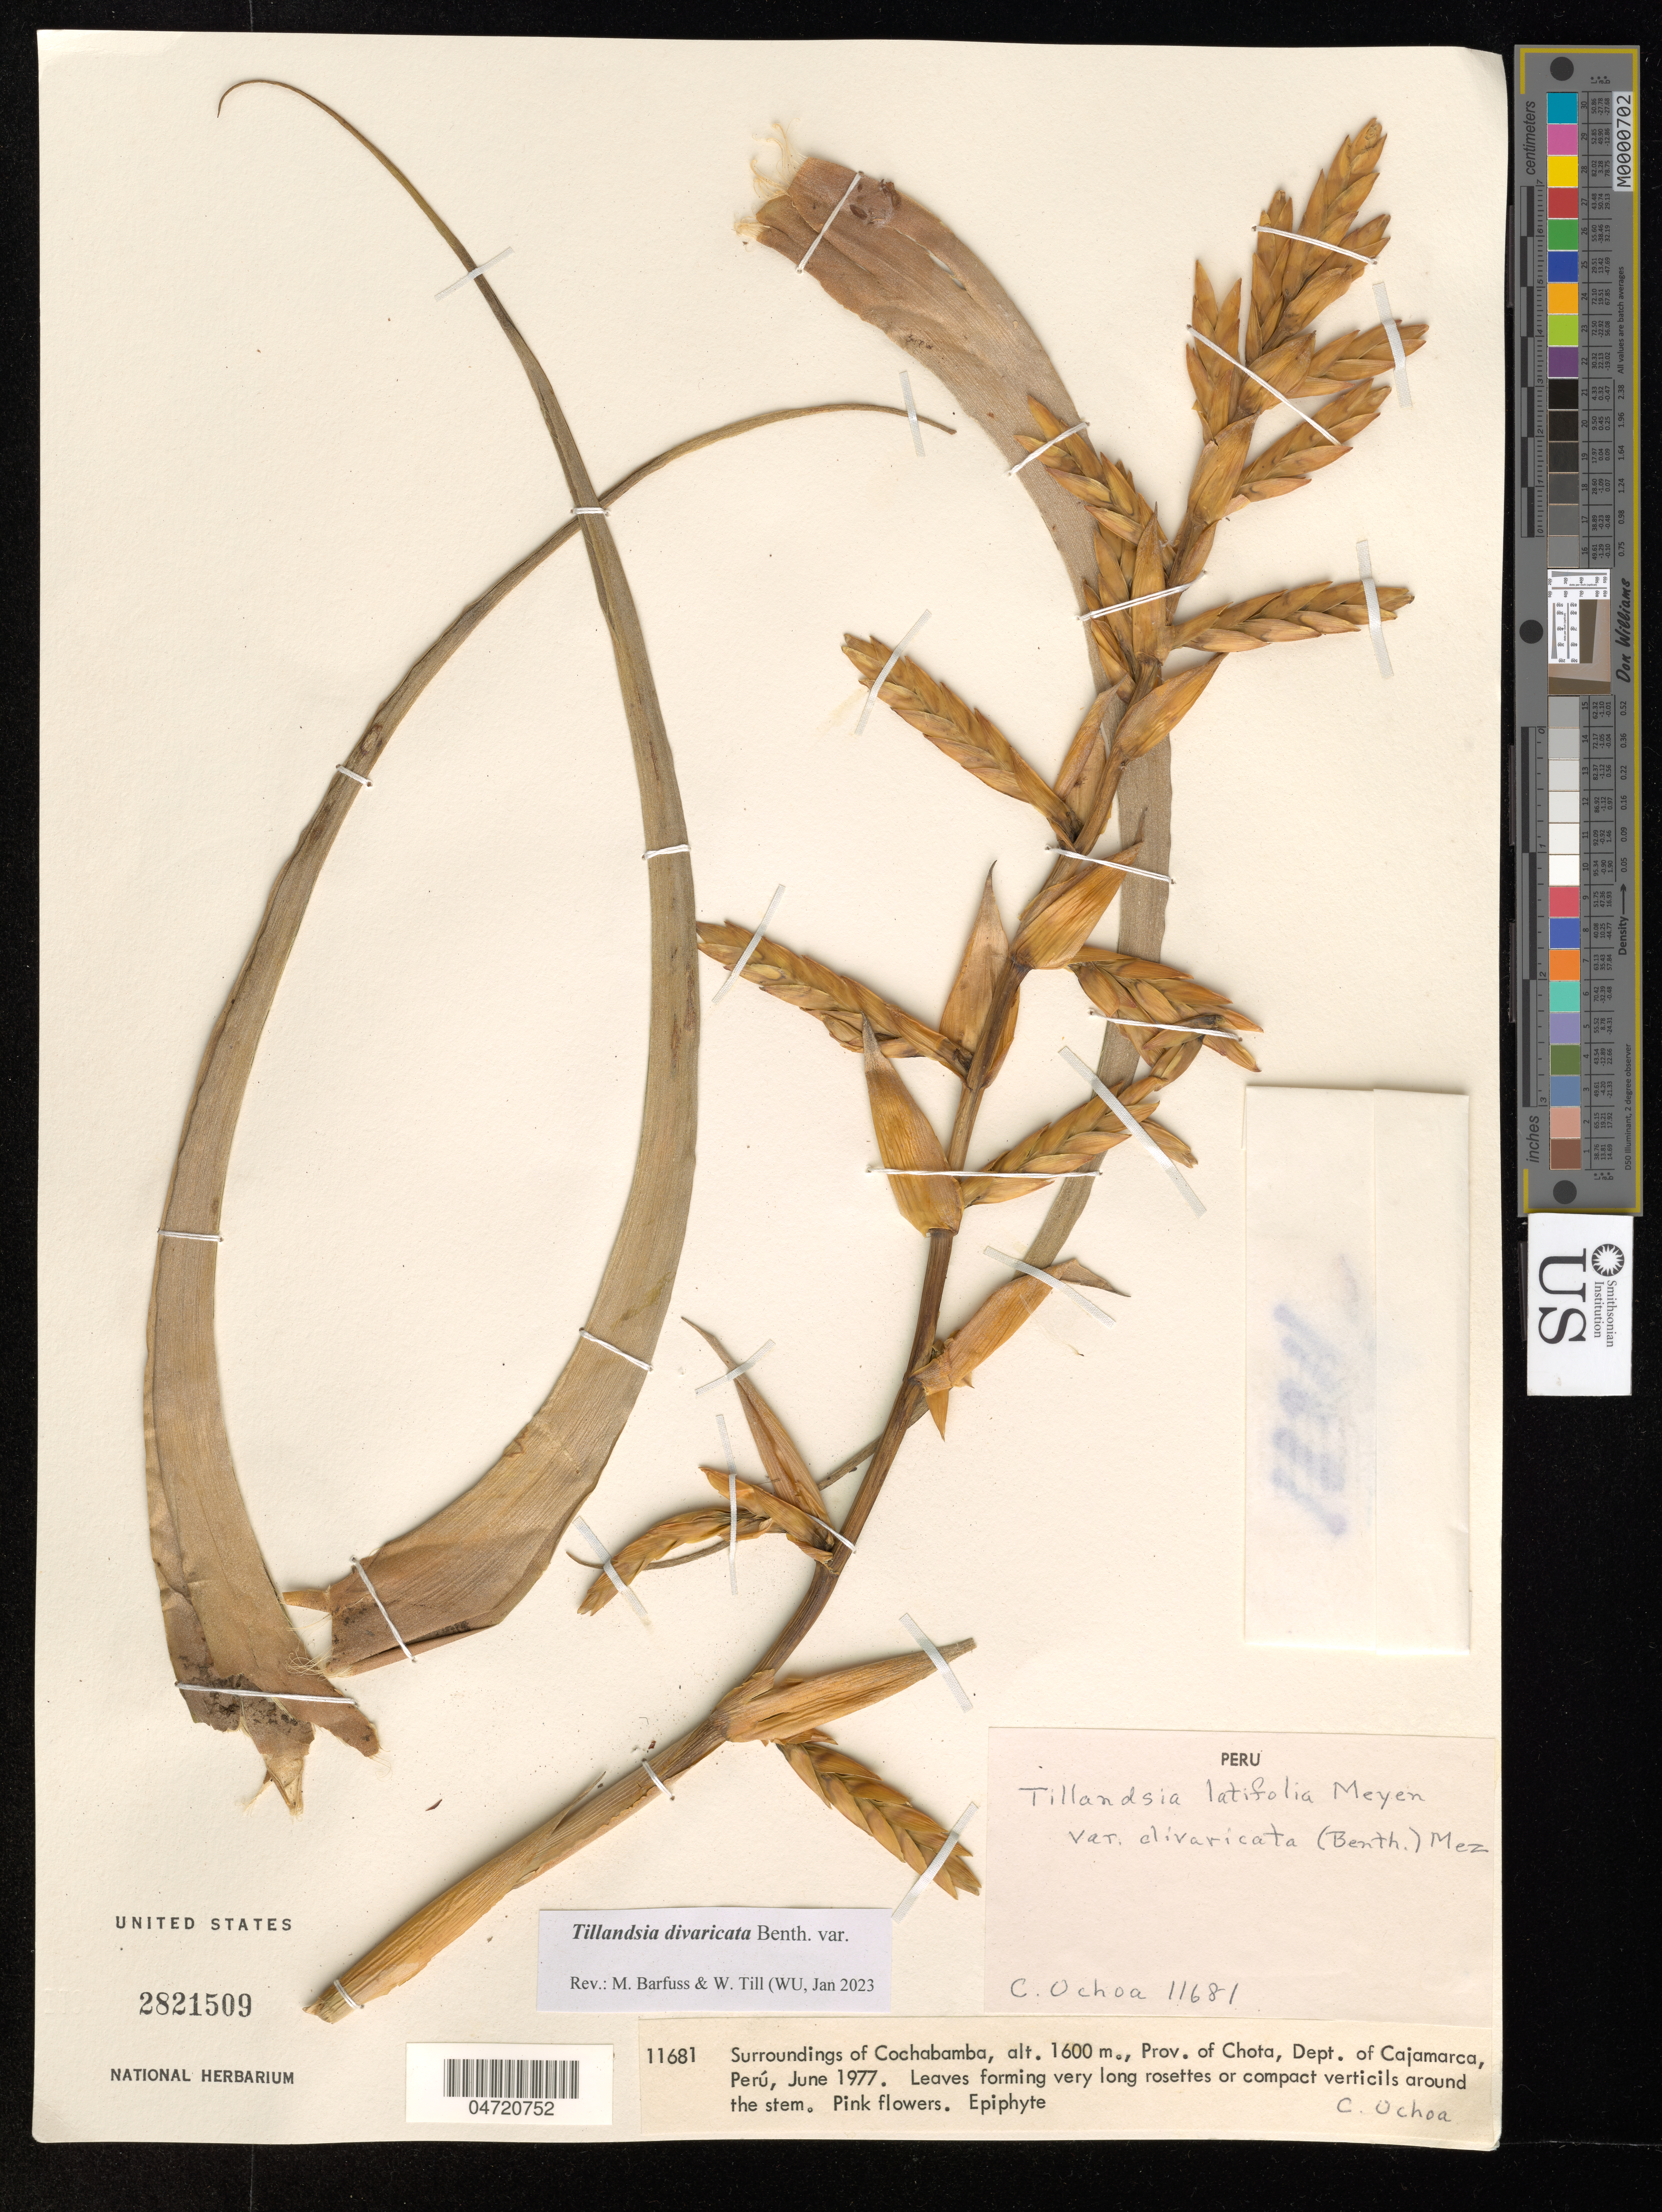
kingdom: Plantae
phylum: Tracheophyta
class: Liliopsida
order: Poales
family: Bromeliaceae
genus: Tillandsia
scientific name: Tillandsia divaricata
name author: Benth.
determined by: Barfuss, Michael H.; Till, W.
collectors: C. Ochoa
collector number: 11681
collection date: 1977-06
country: Peru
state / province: Cajamarca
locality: Surroundings of Cochabama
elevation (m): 1600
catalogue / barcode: US 2821509